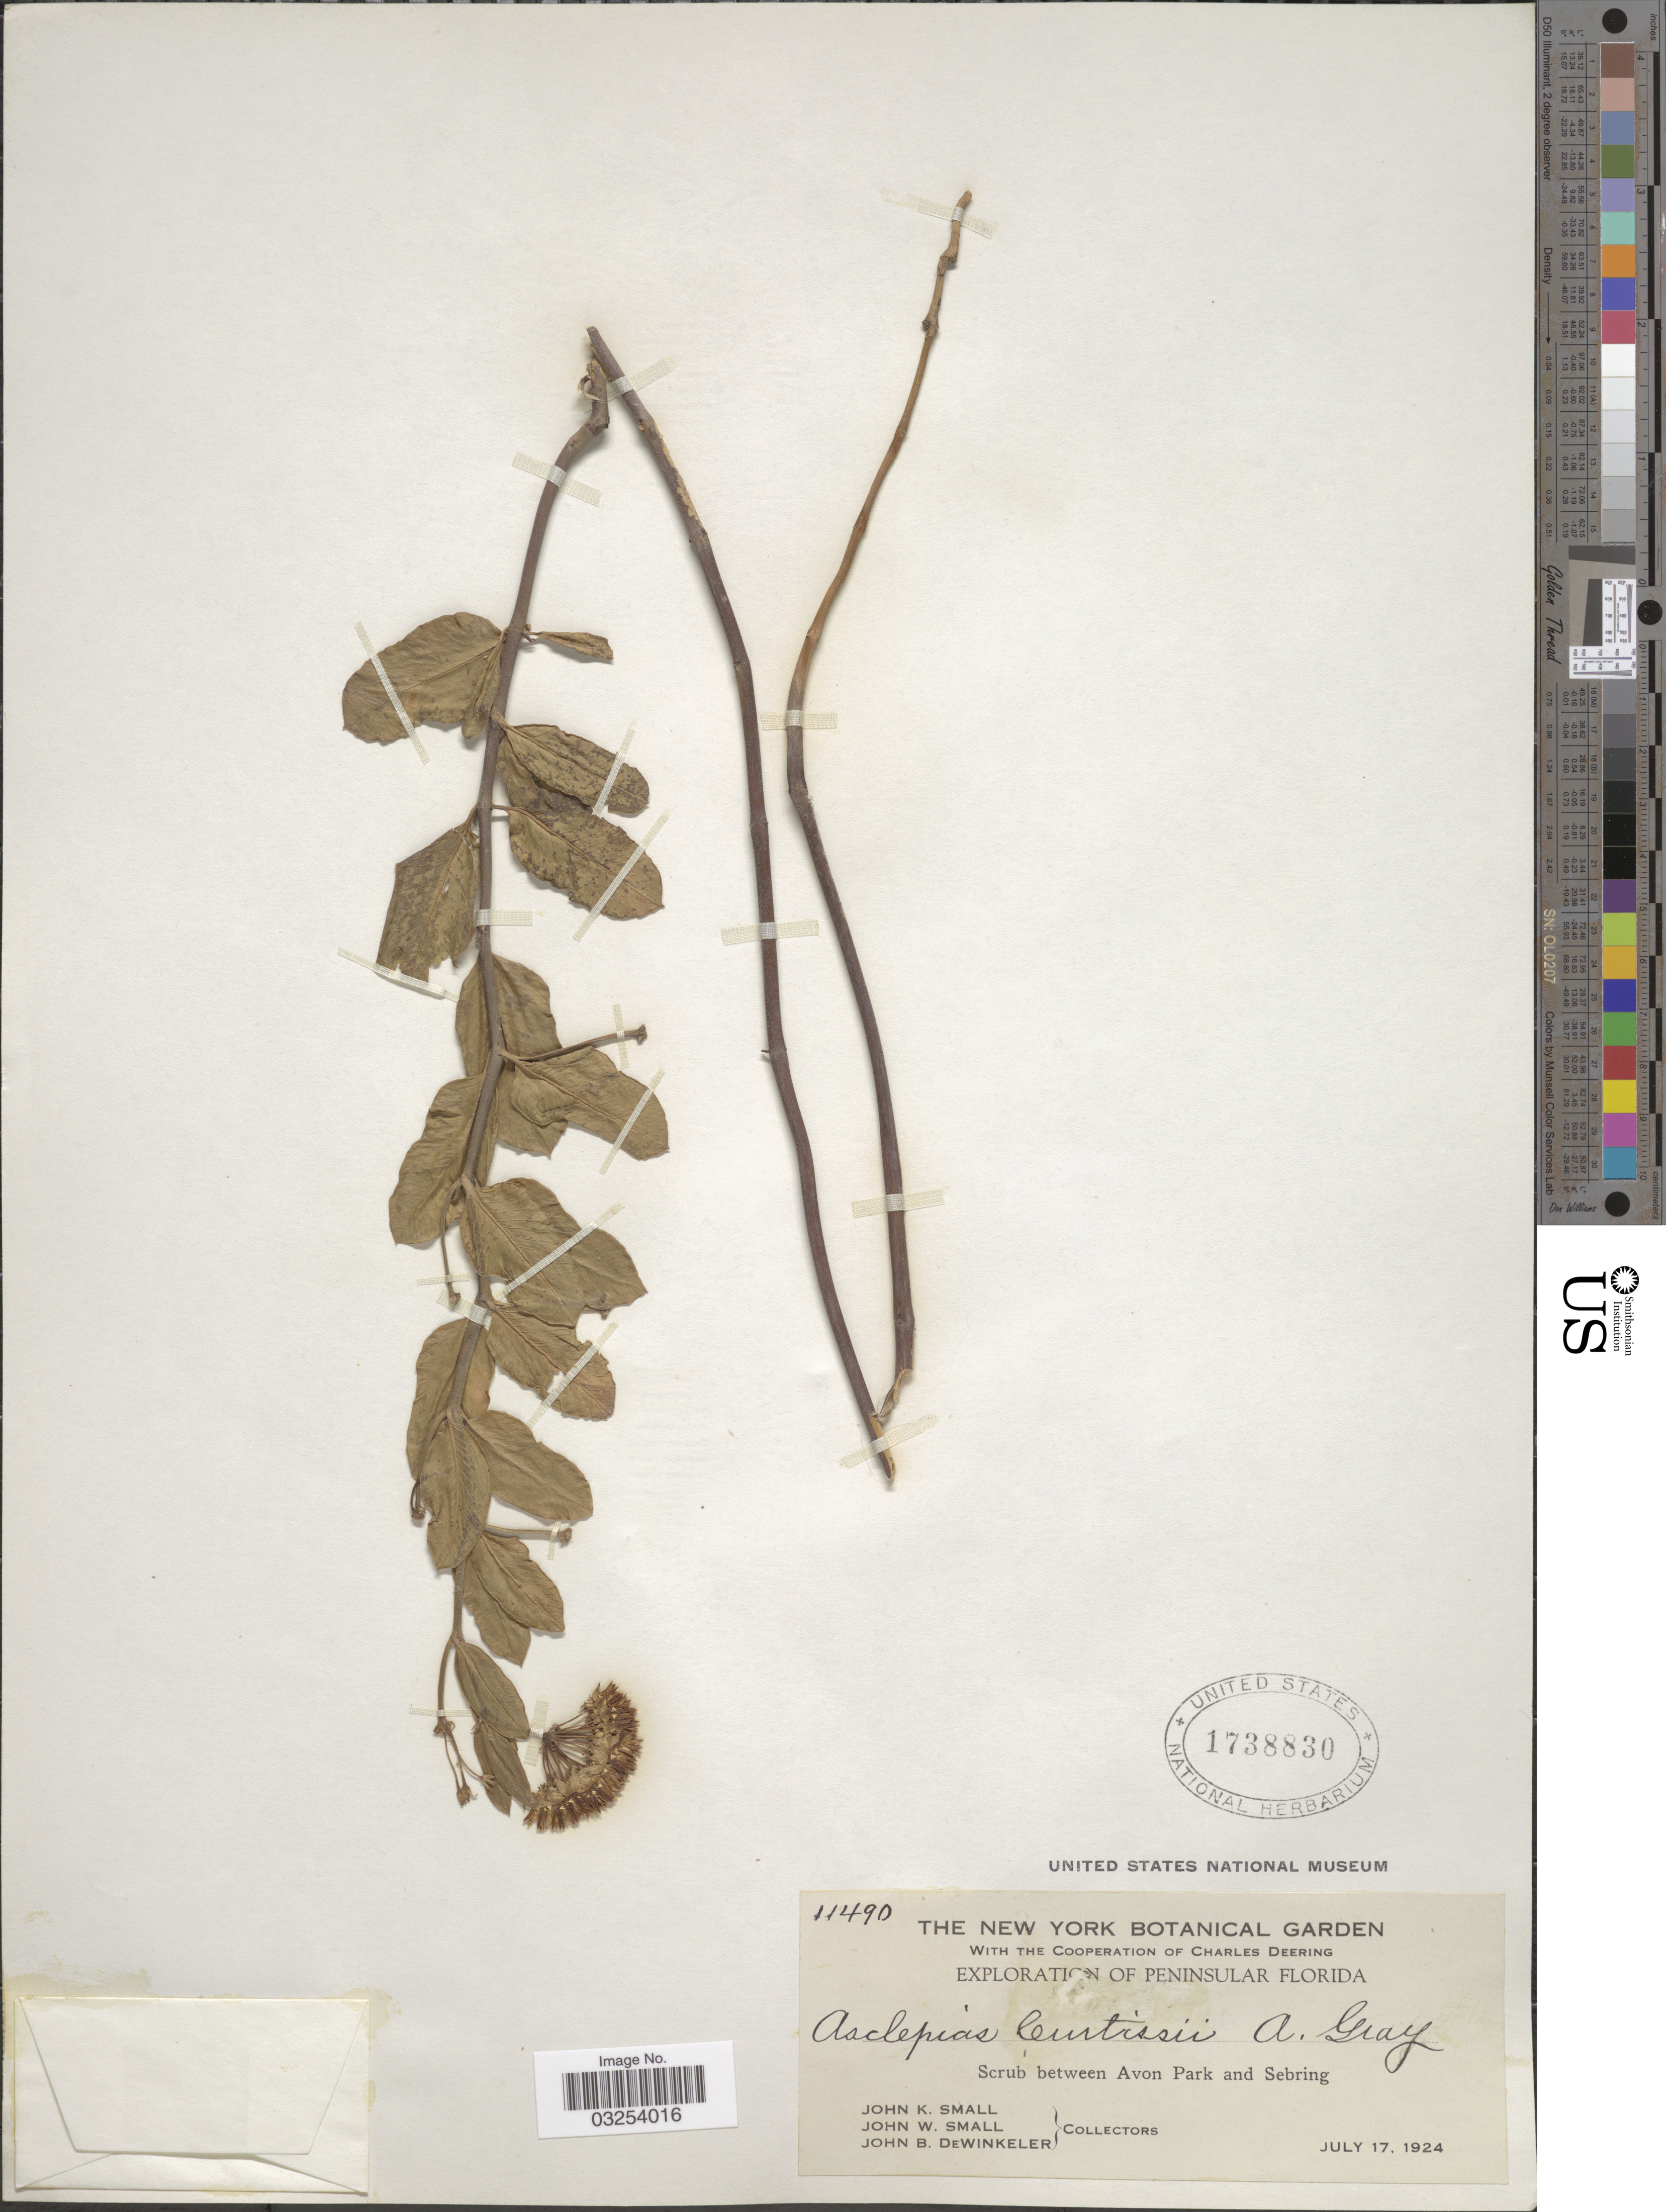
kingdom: Plantae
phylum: Tracheophyta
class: Magnoliopsida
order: Gentianales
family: Apocynaceae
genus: Asclepias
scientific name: Asclepias curtissii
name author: A. Gray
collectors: J. K. Small, J. Small & J. B. Dewinkeler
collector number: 11490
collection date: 1924-07-17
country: United States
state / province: Florida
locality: Scrub between Avon park and Sebring.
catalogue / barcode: US 1738830